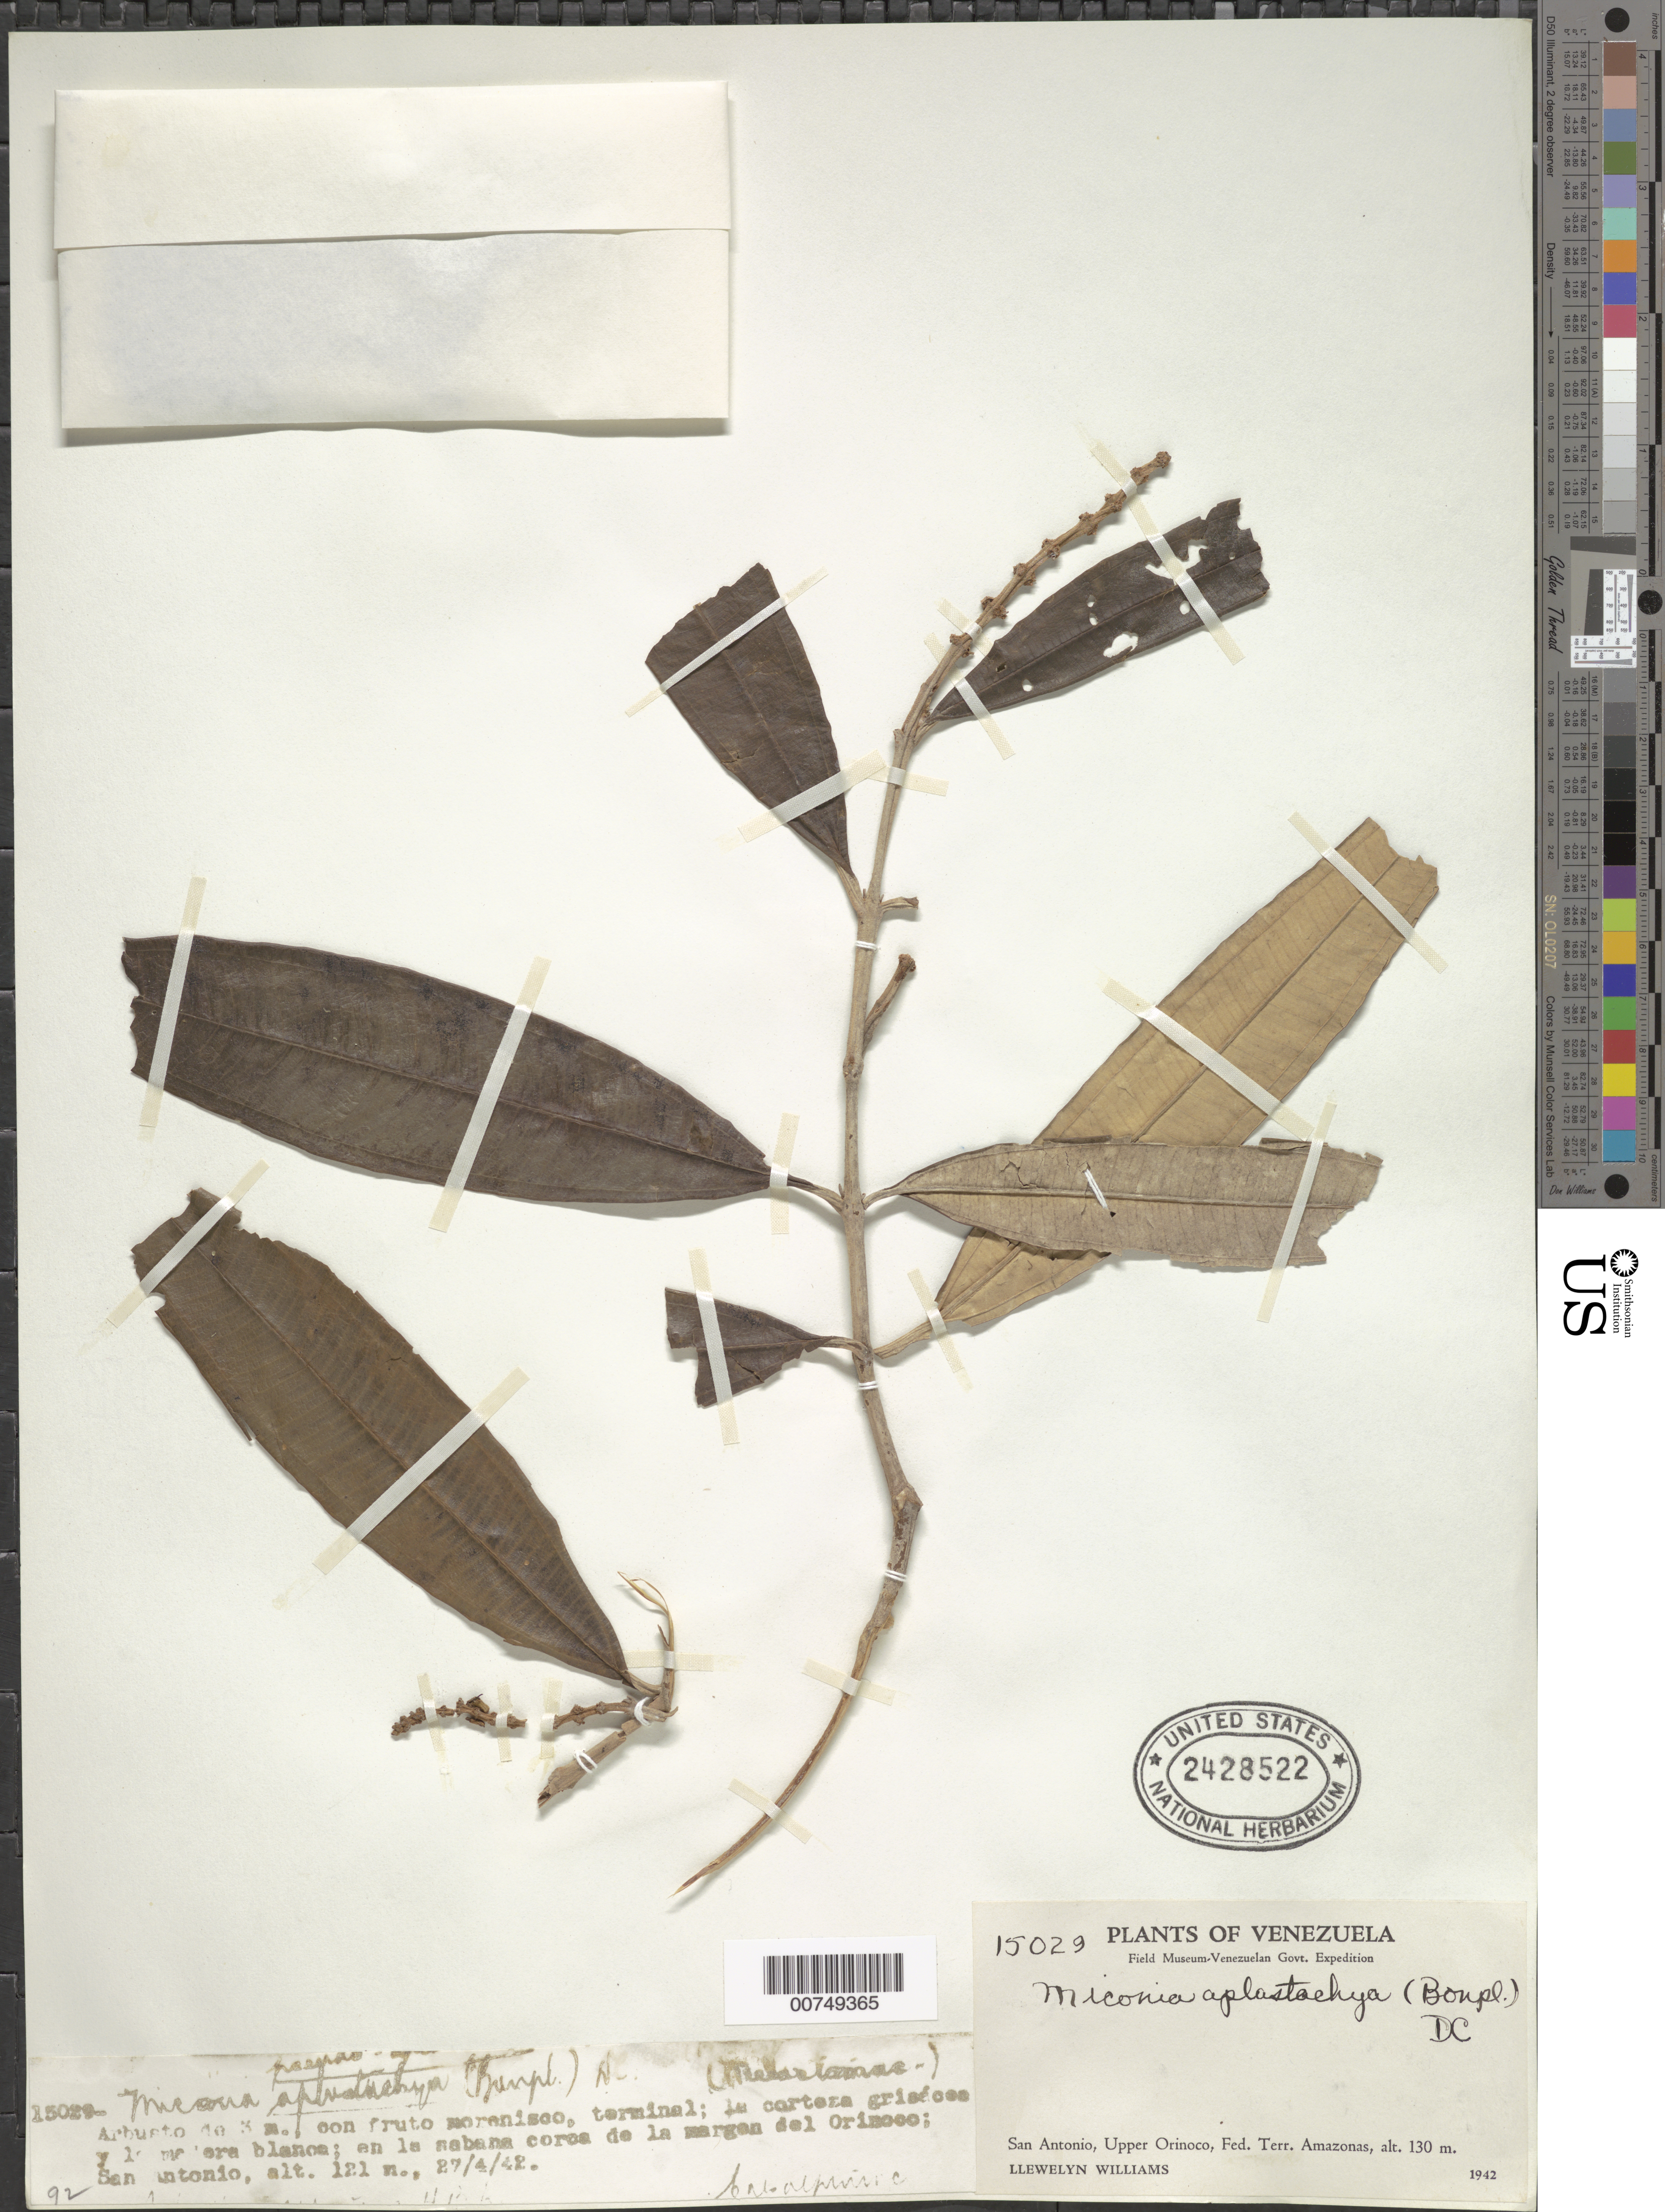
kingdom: Plantae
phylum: Tracheophyta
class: Magnoliopsida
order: Myrtales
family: Melastomataceae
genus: Miconia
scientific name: Miconia aplostachya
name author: (Bonpl.) DC.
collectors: Ll. Williams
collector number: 15029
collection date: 1942-04-27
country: Venezuela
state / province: Amazonas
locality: San Antonio, Upper Orinoco. Fed. Terr. Amazonas.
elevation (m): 121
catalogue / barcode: US 2428522